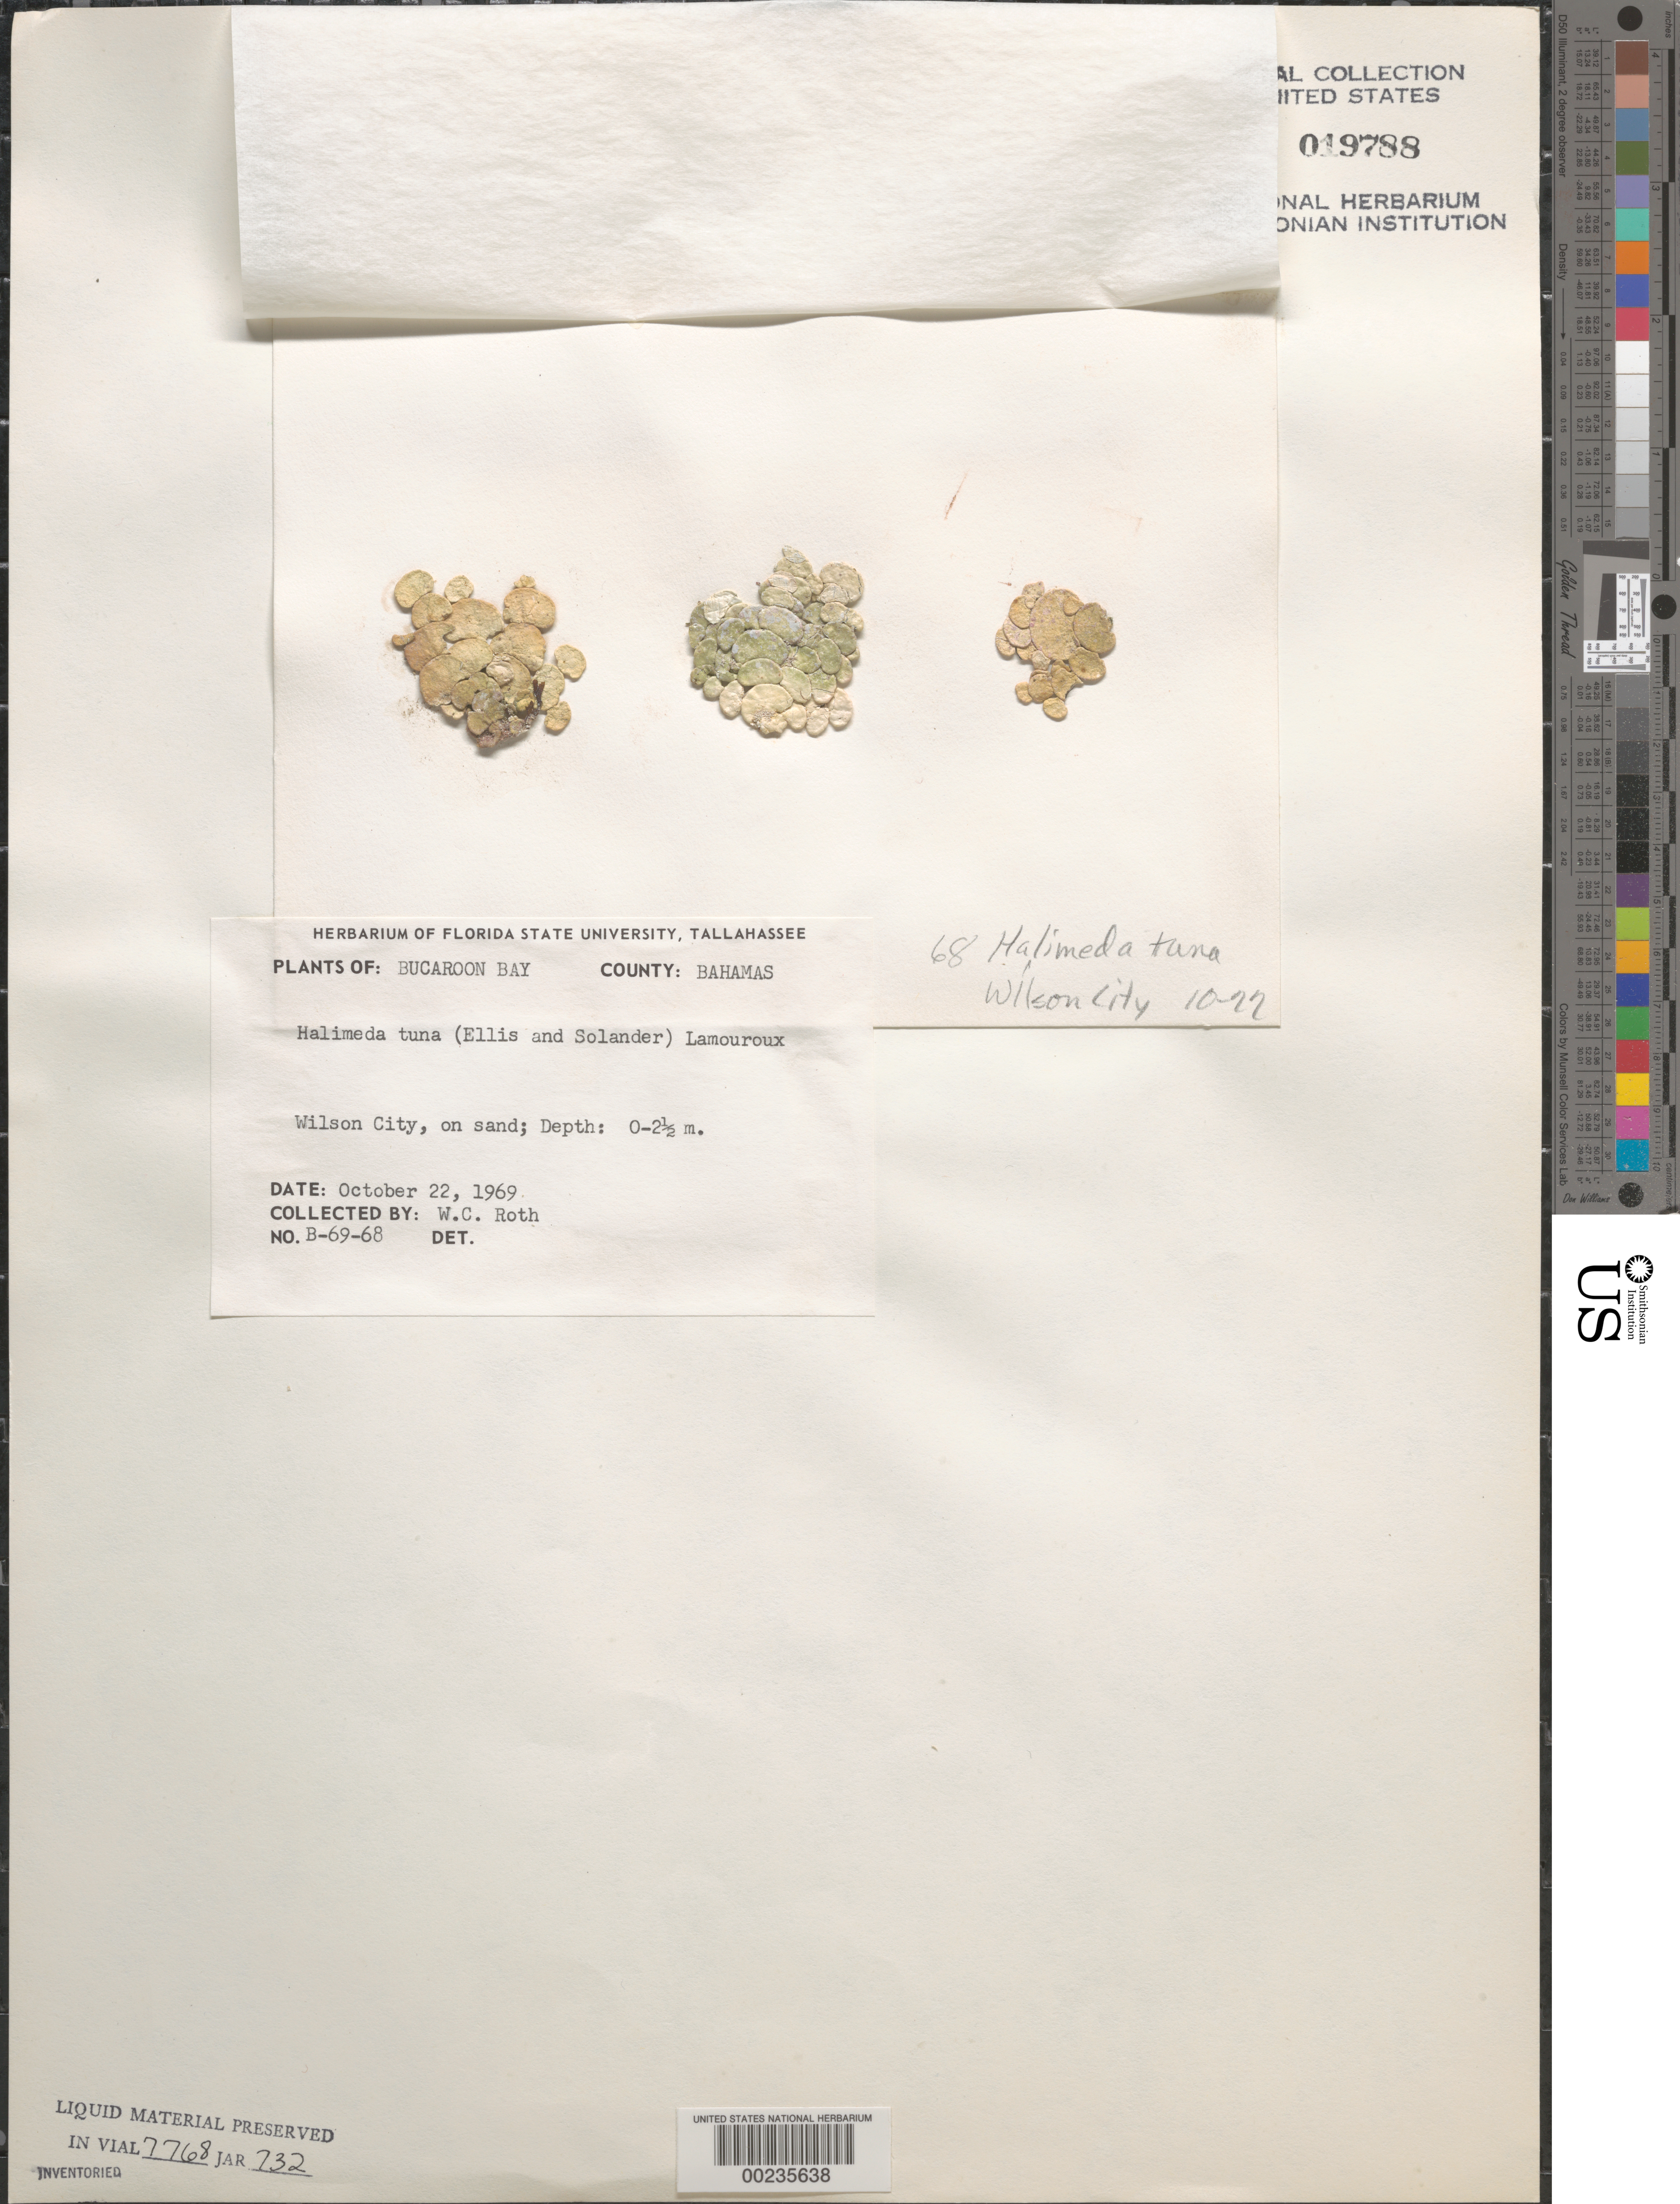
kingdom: Plantae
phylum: Chlorophyta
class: Ulvophyceae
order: Bryopsidales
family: Halimedaceae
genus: Halimeda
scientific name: Halimeda tuna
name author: (J. Ellis & Sol.) J.V.Lamouroux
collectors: W. C. Roth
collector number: B-69-68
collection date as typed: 22 Oct 1969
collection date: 1969-10-22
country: Bahamas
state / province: Abaco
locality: Wilson city, great abaco island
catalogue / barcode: US 19788